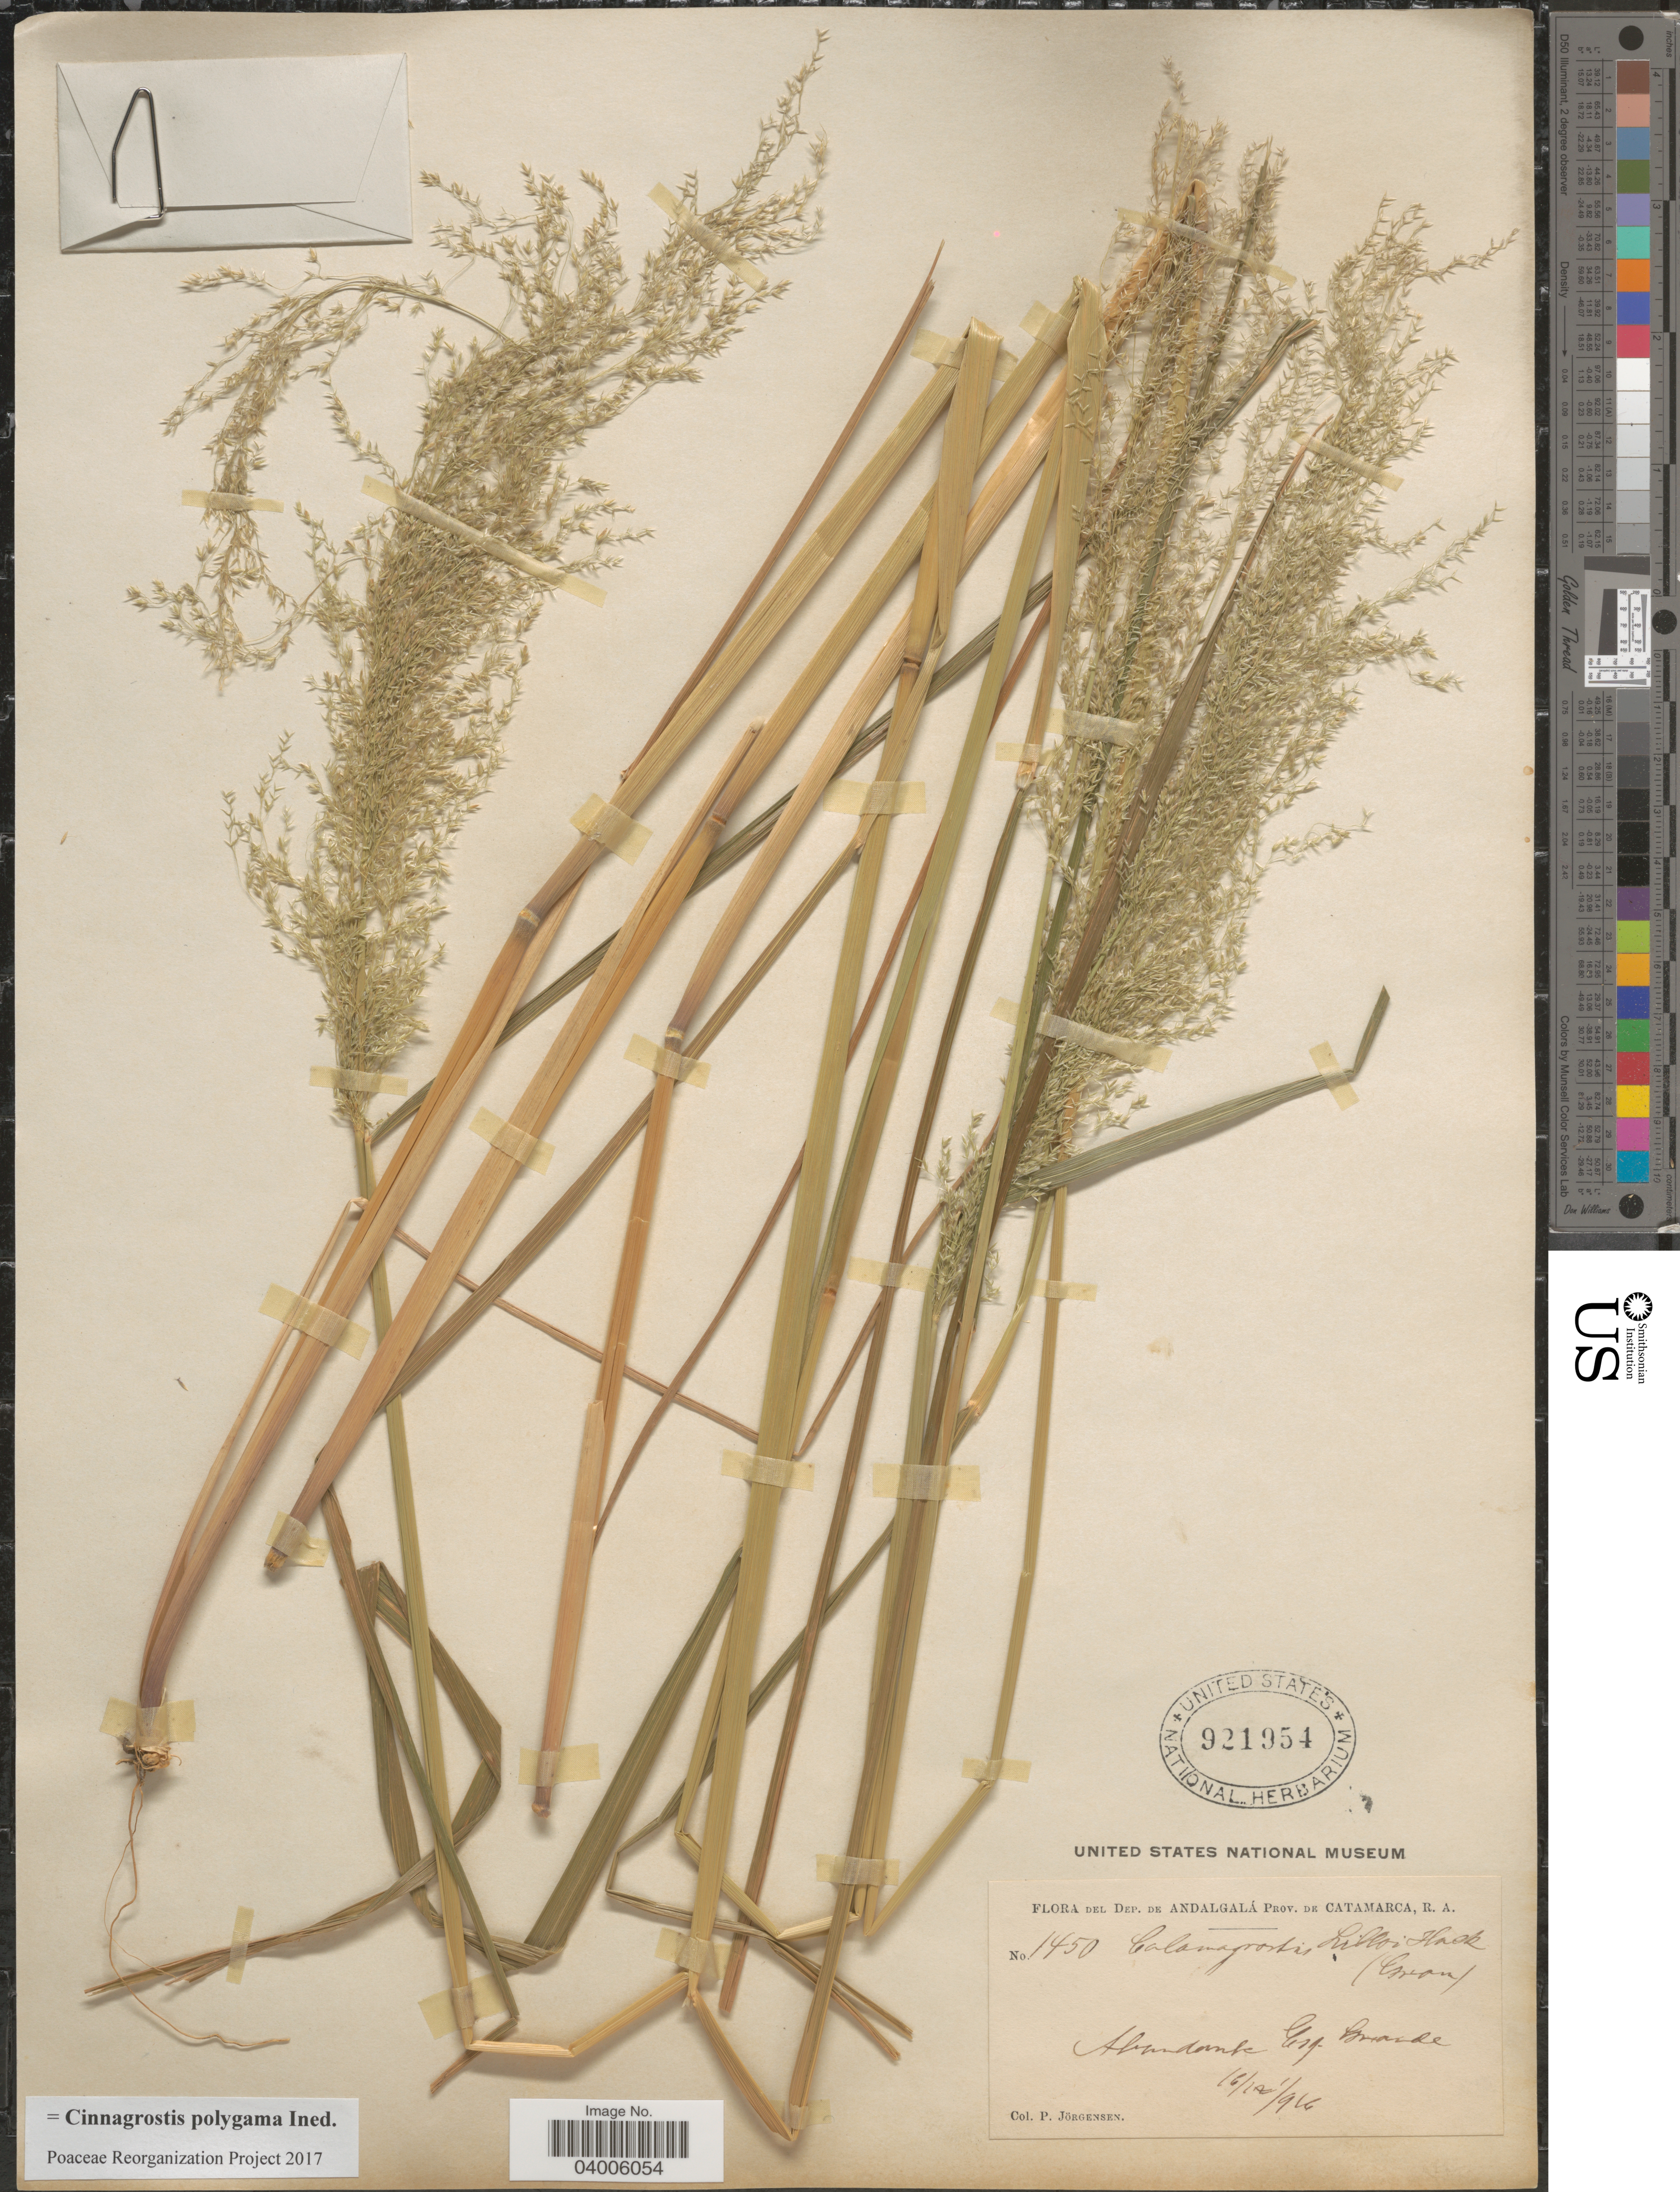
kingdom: Plantae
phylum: Tracheophyta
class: Liliopsida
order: Poales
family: Poaceae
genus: Cinnagrostis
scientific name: Cinnagrostis polygama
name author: Griseb.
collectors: P. Jörgensen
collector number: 1450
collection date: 1916-11-16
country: Argentina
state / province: Catamarca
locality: Dep. de Andalgalá. Abundante Esq Grande.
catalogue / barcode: US 921954